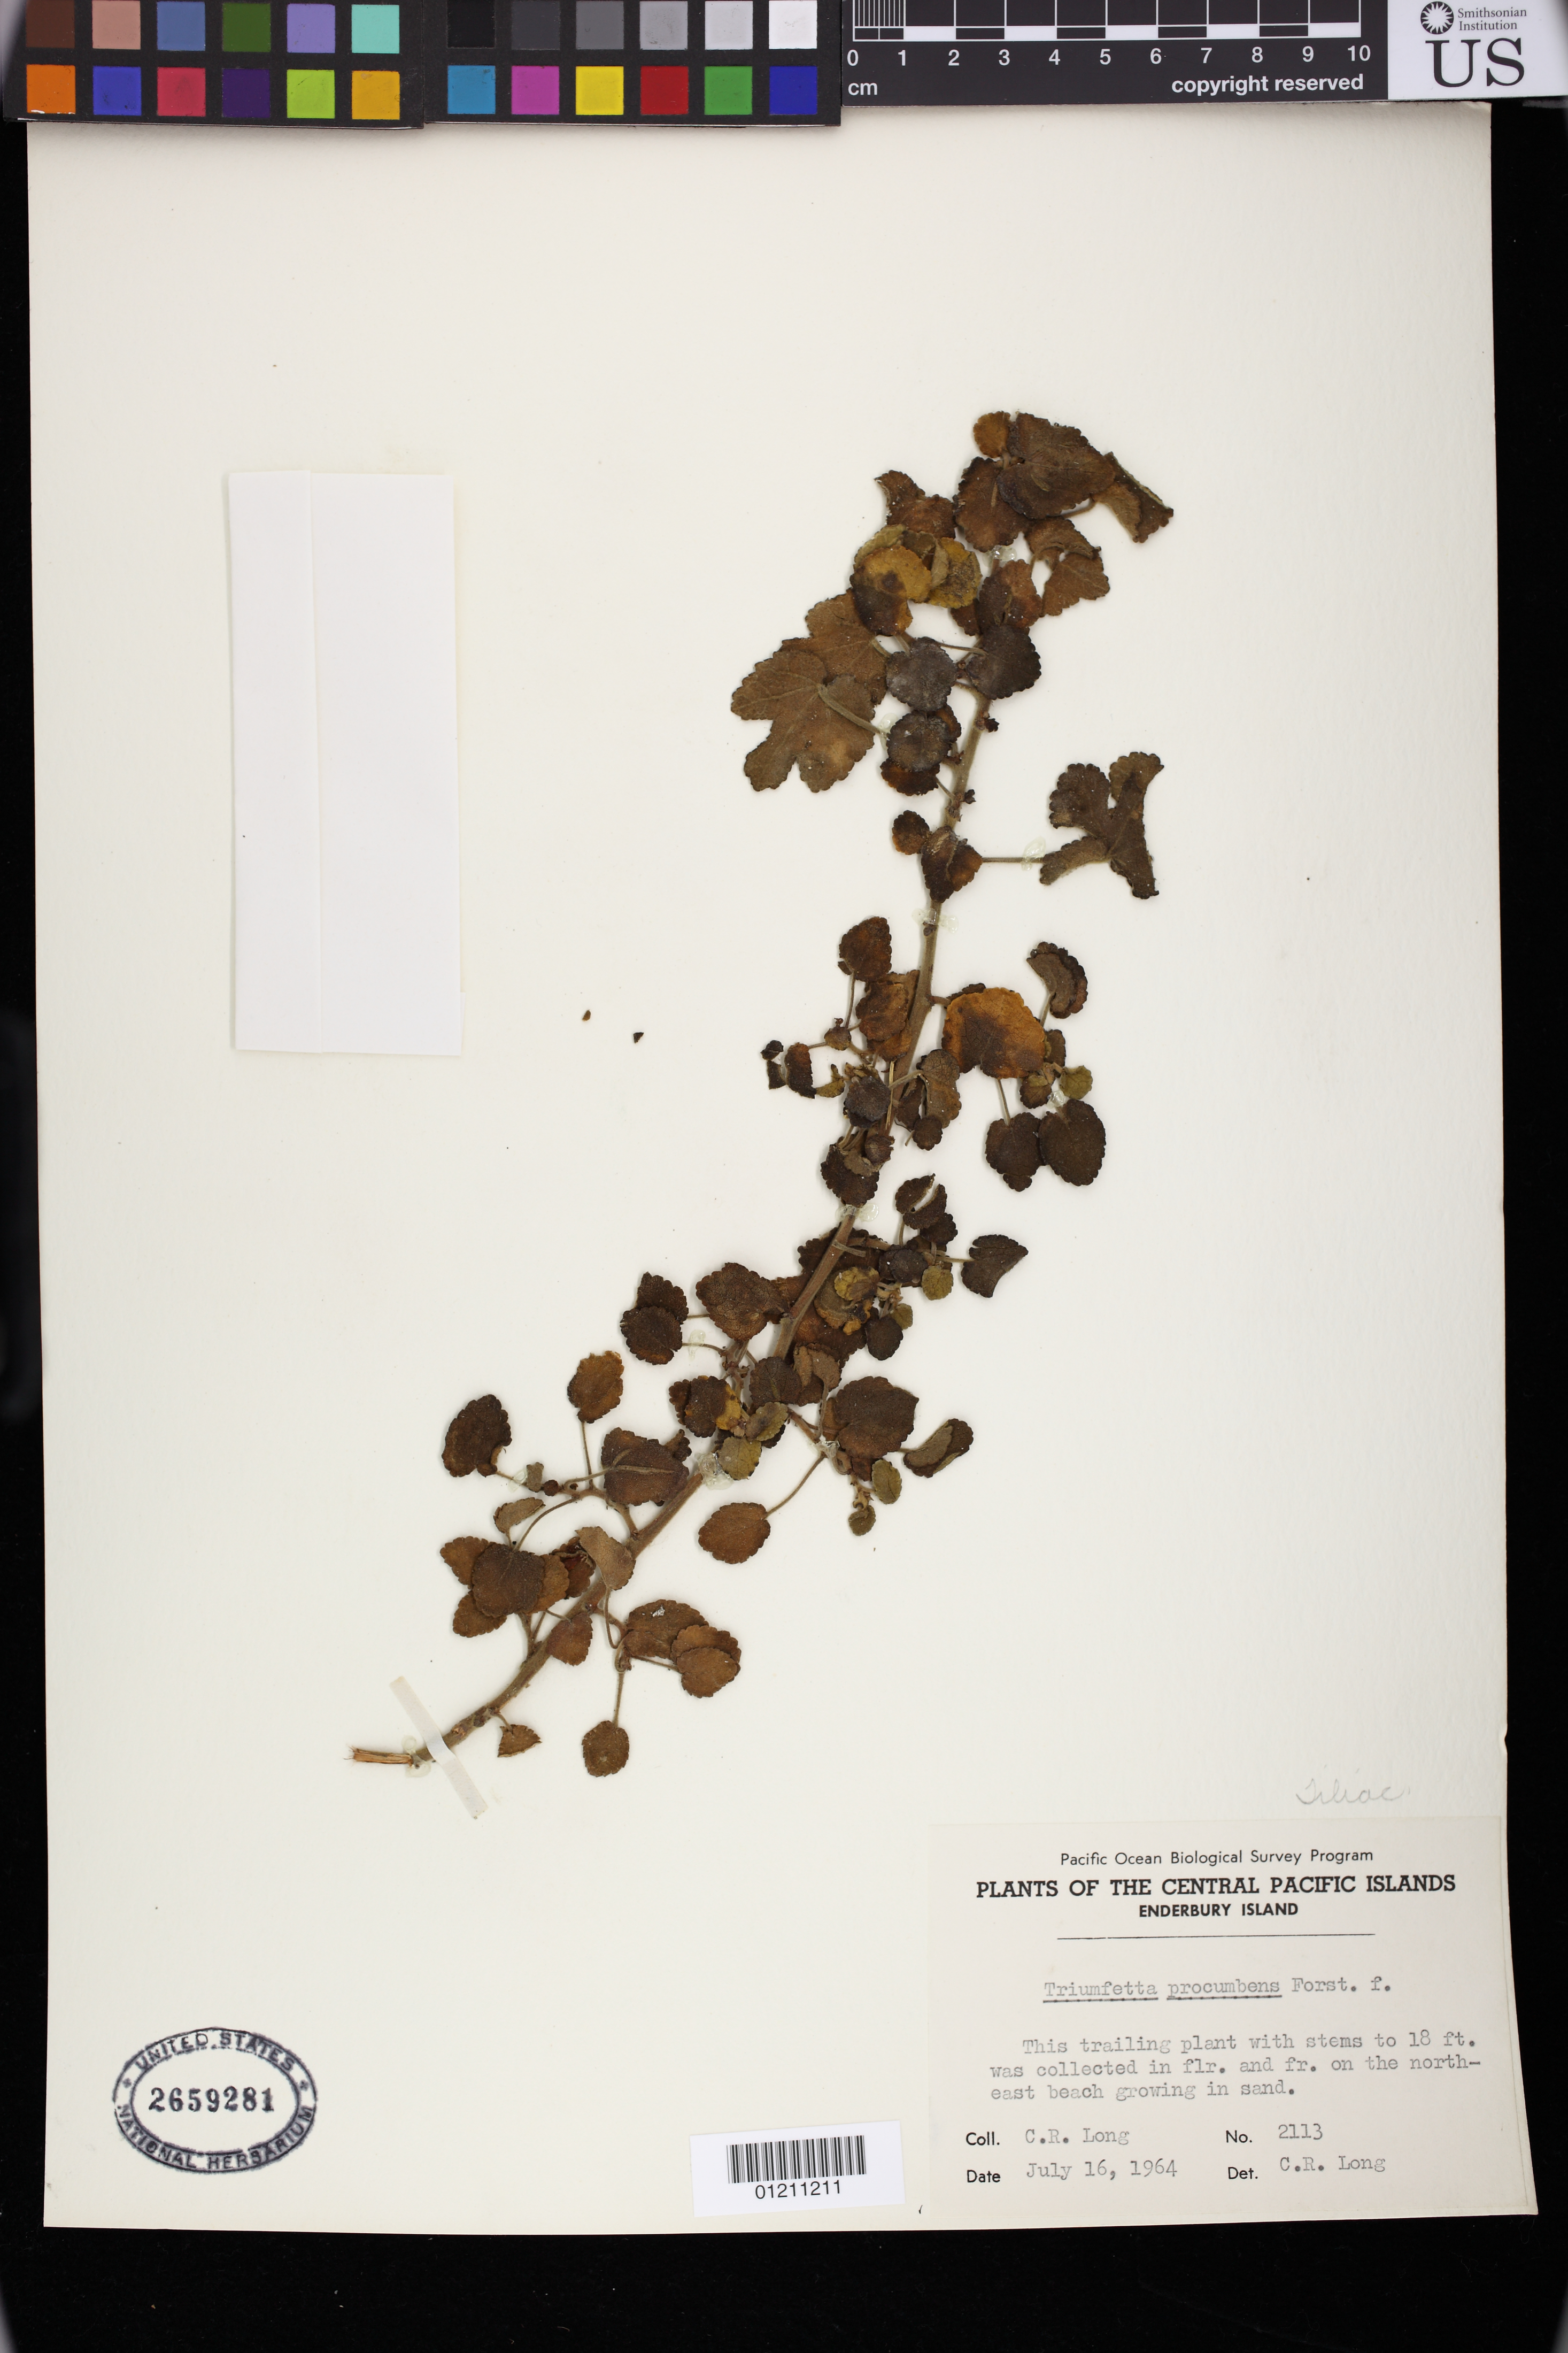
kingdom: Plantae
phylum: Tracheophyta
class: Magnoliopsida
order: Malvales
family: Malvaceae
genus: Triumfetta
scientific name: Triumfetta procumbens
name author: G. Forst.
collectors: C. R. Long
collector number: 2113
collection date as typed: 16 Jul 1964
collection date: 1964-07-16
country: Kiribati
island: Enderbury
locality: Enderbury Island, North-east beach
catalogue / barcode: US 2659281